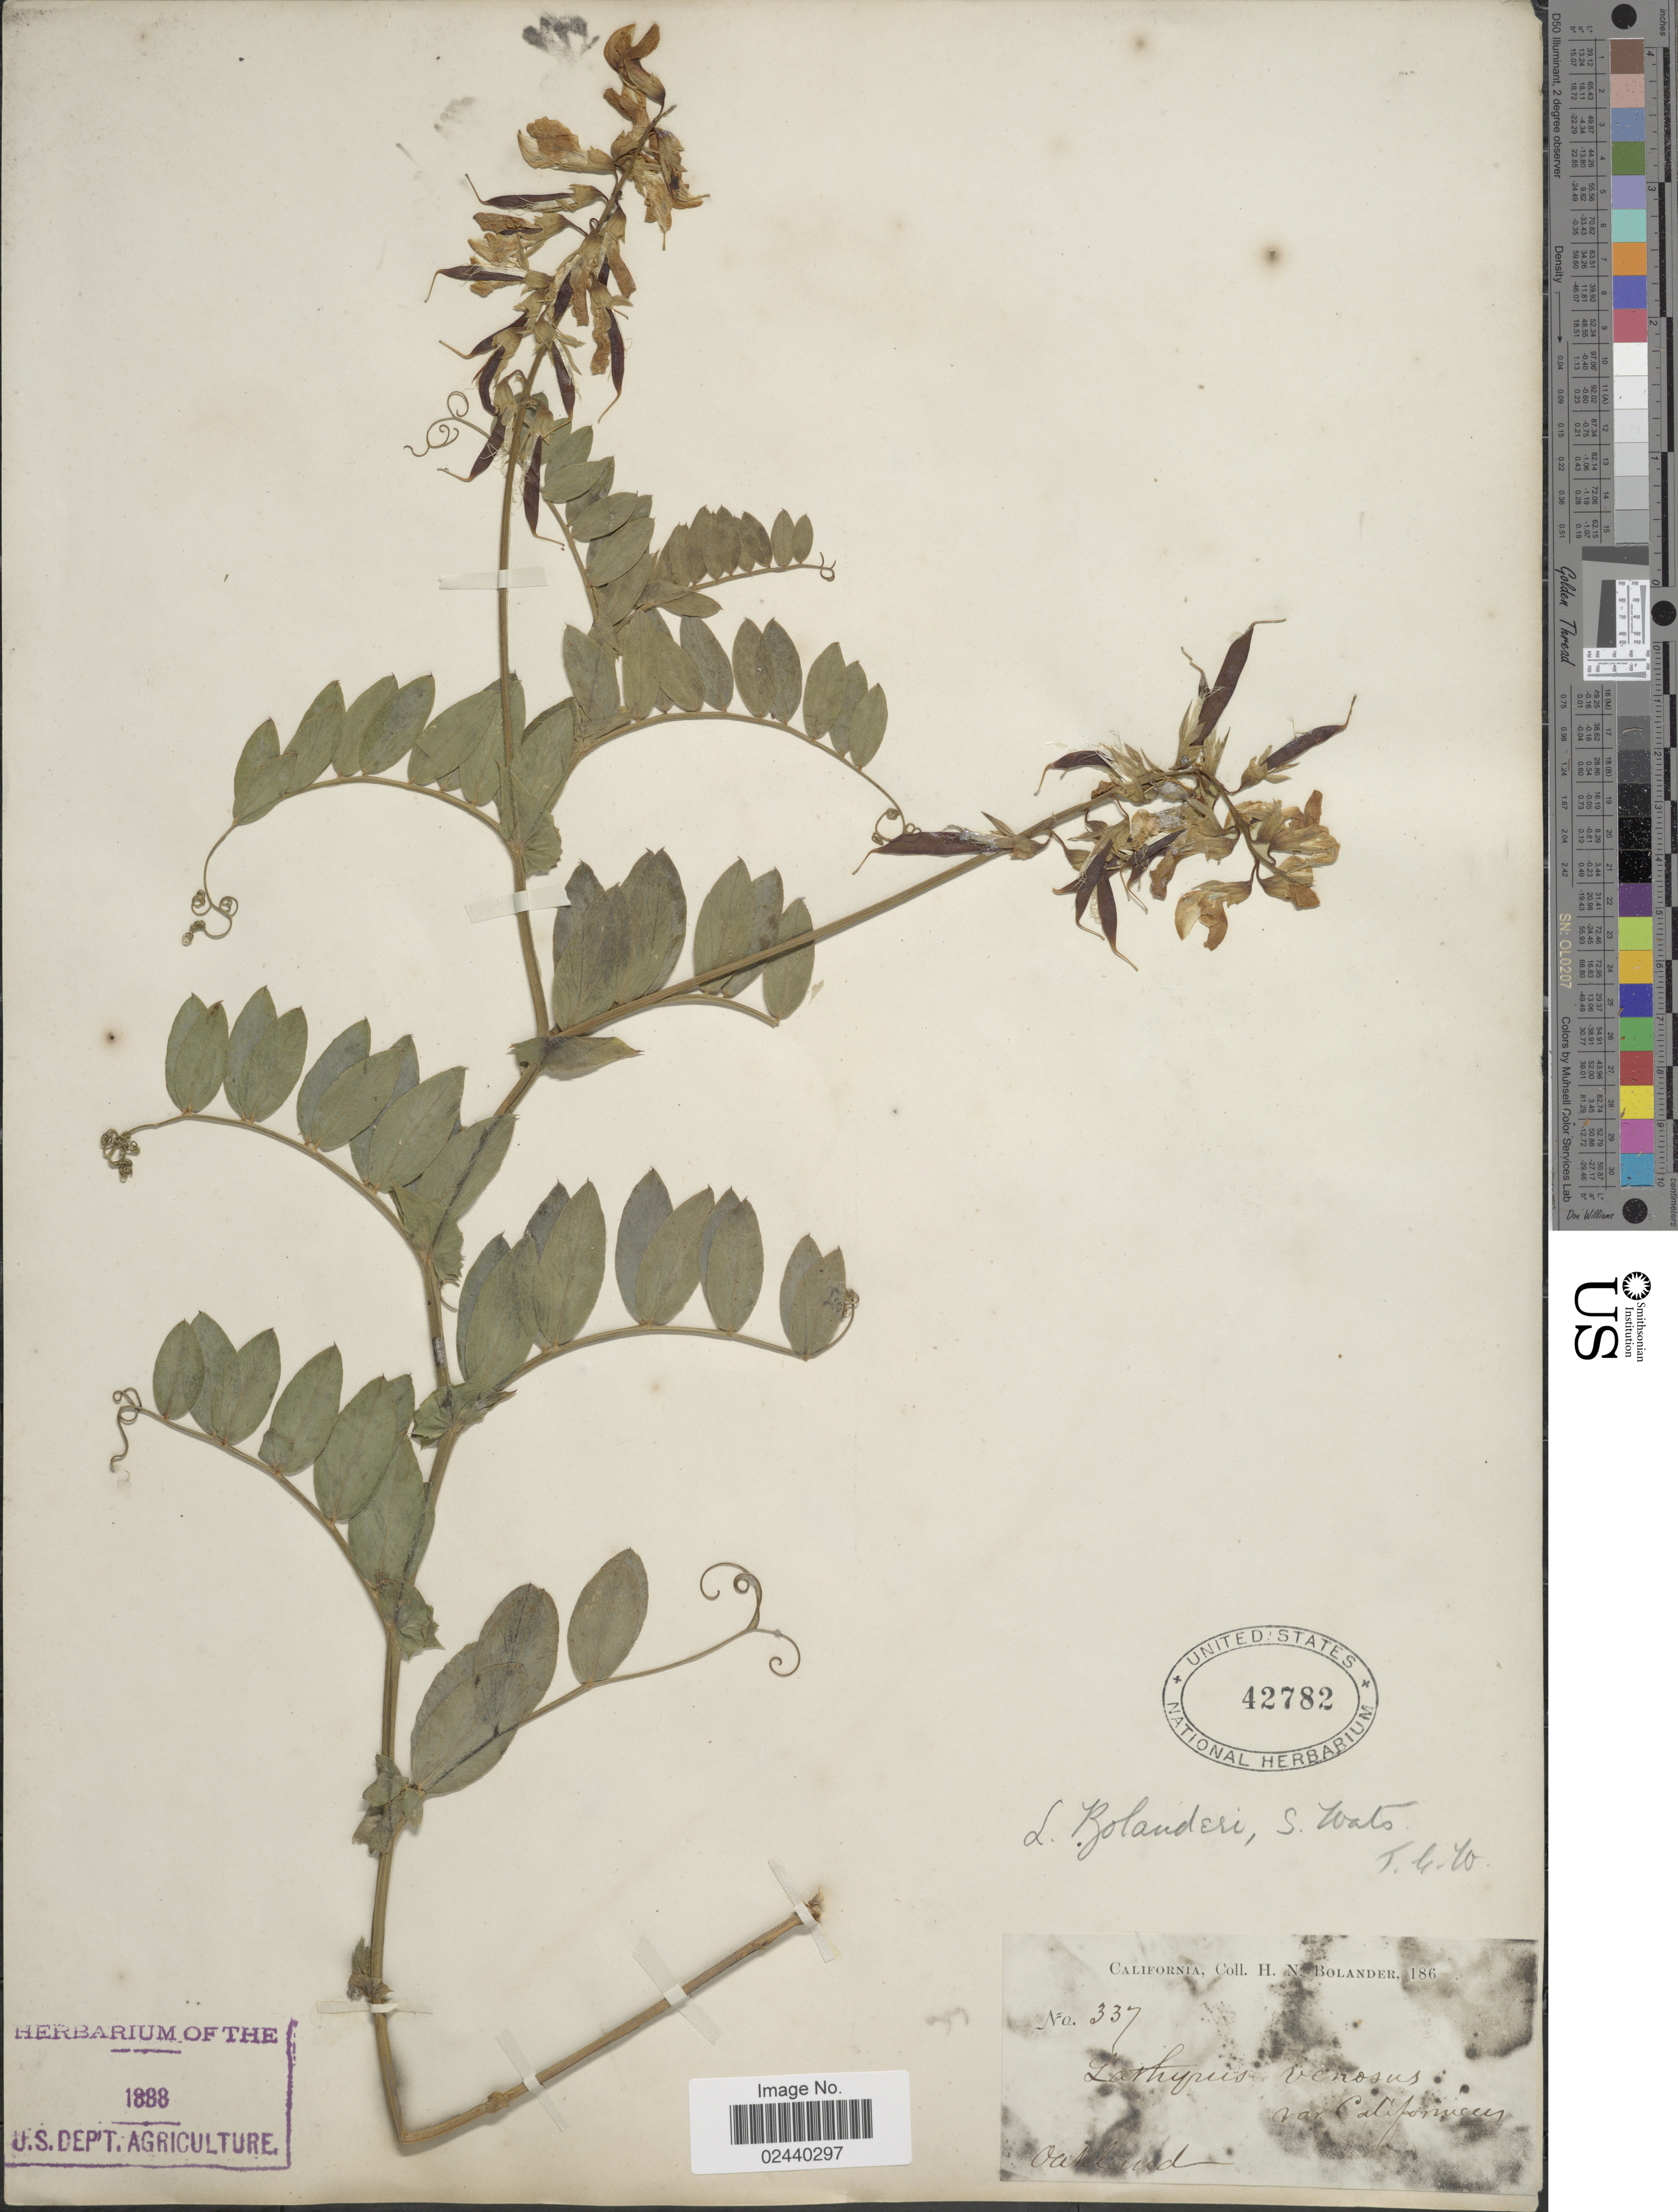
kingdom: Plantae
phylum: Tracheophyta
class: Magnoliopsida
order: Fabales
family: Fabaceae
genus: Lathyrus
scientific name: Lathyrus bolanderi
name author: S. Watson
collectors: H. Bolander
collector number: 337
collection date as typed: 186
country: United States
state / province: California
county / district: Alameda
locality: Oakland.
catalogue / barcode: US 42782